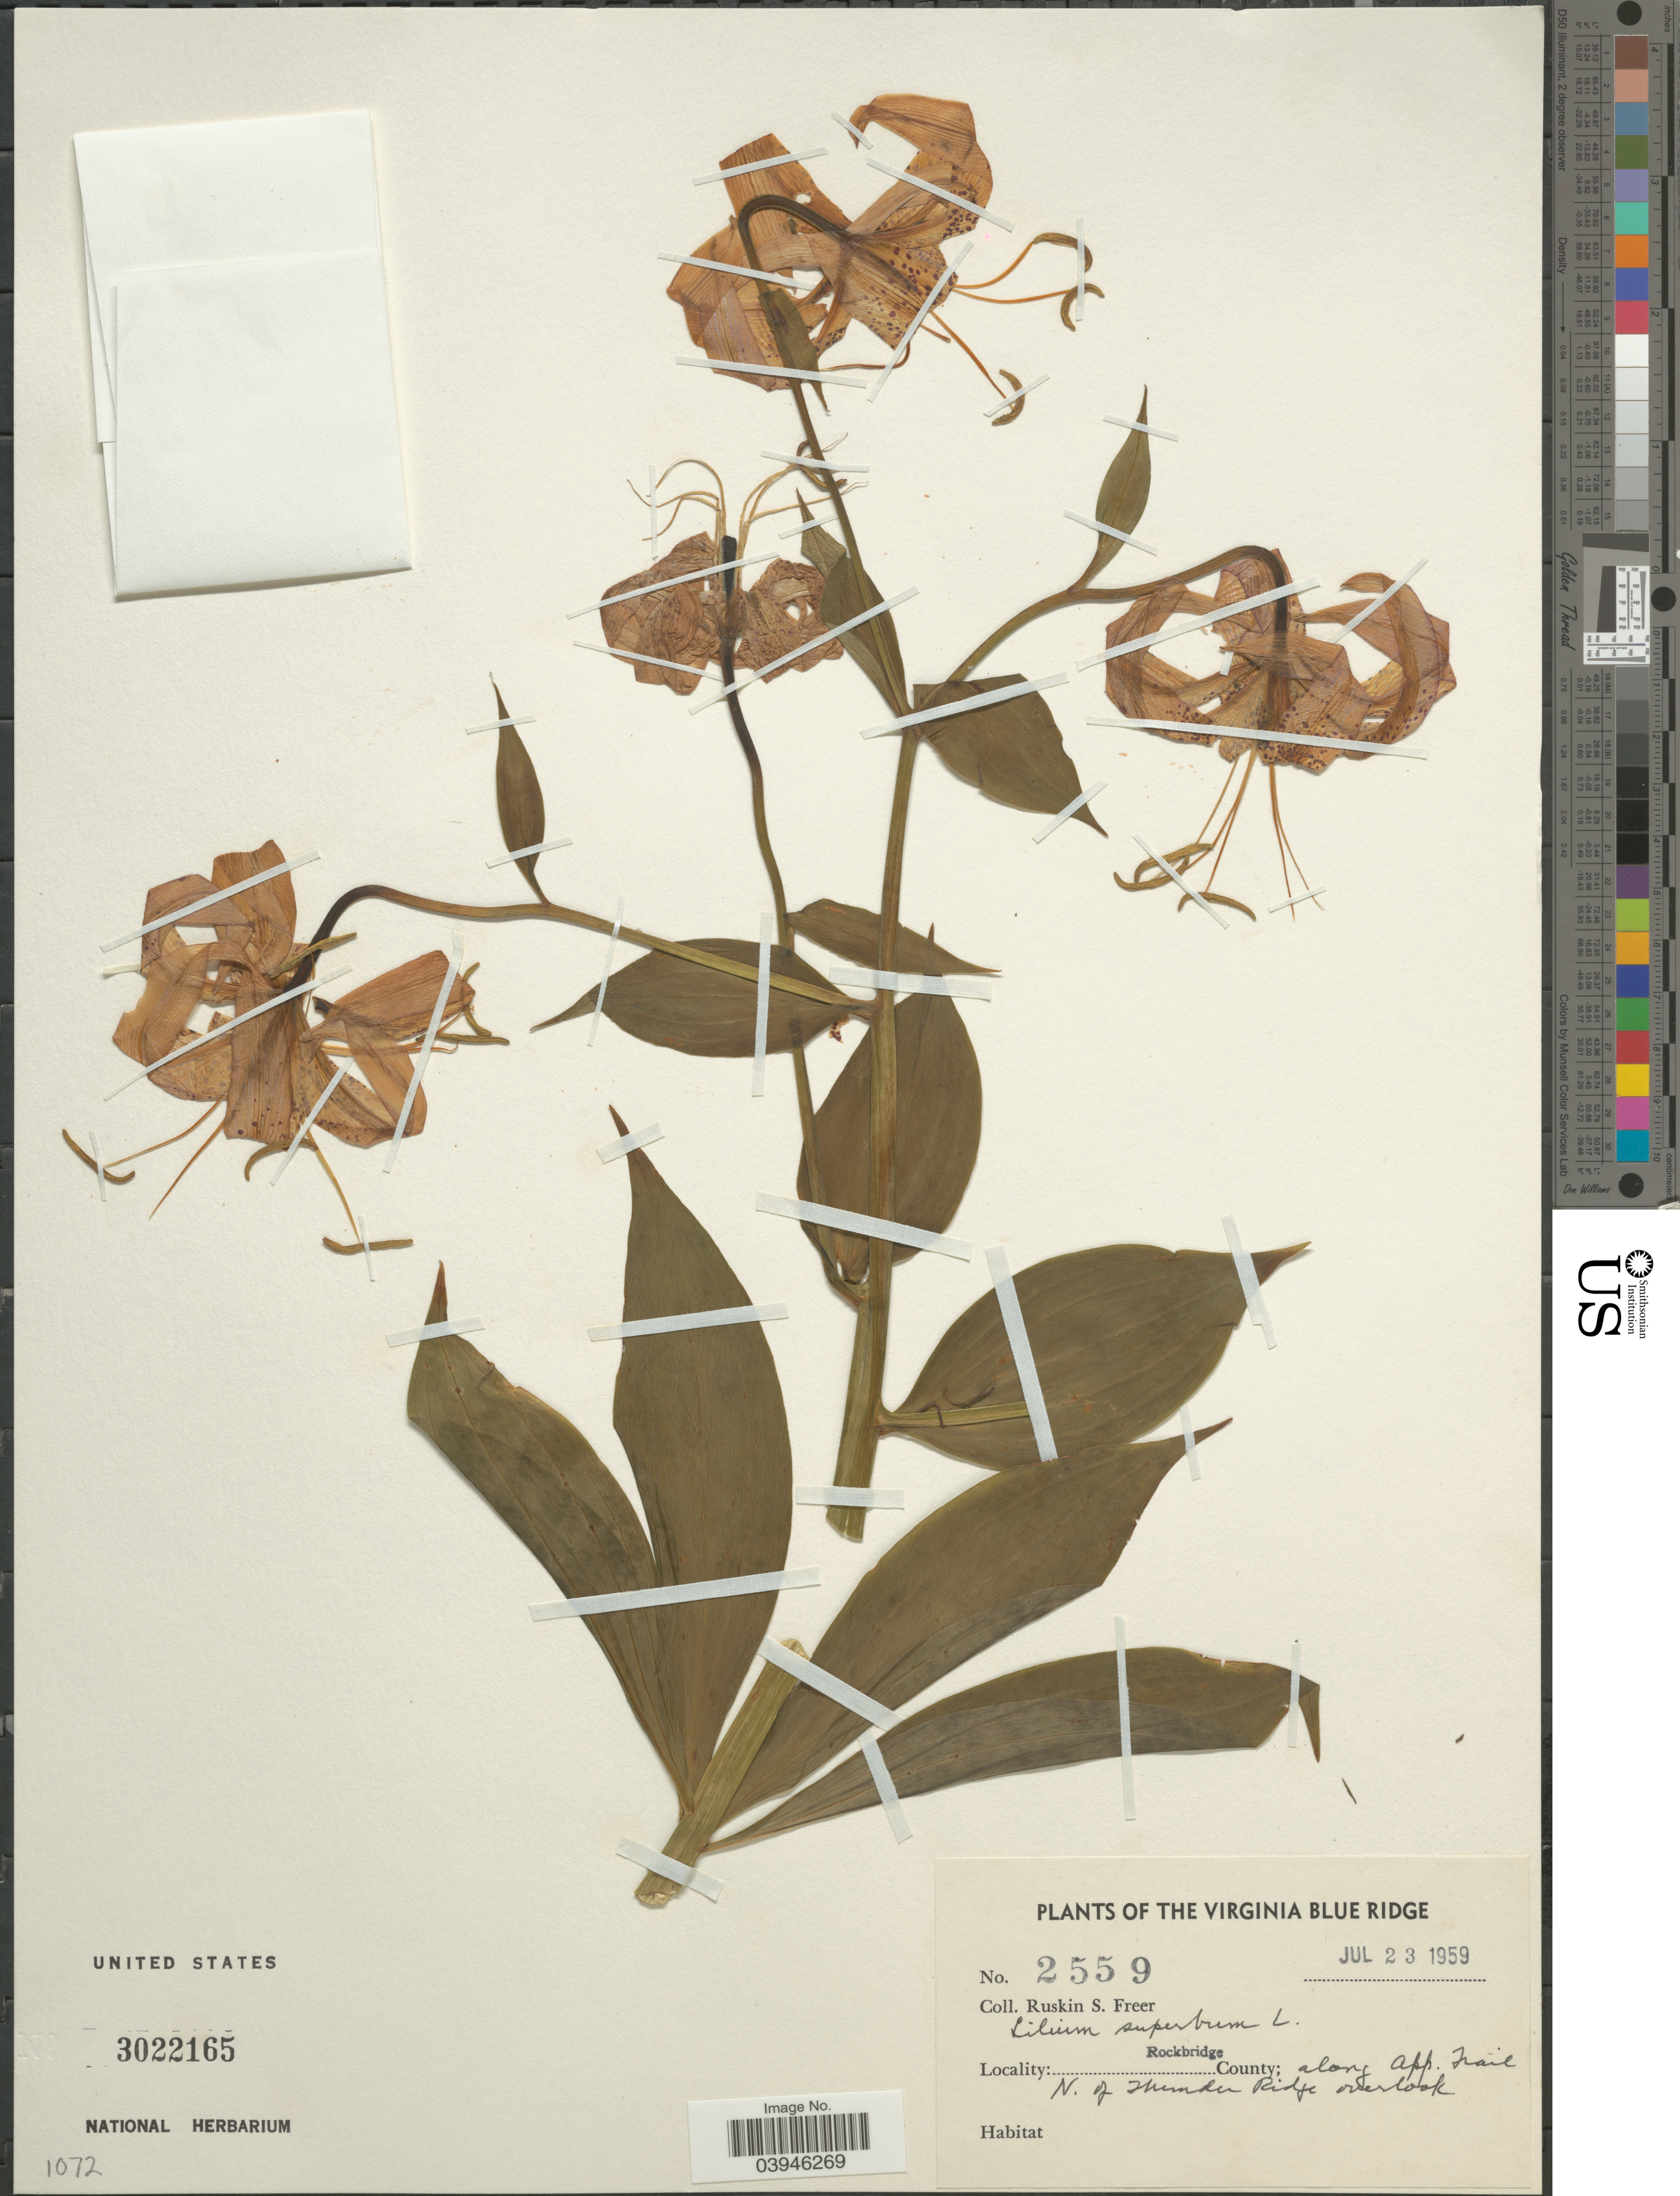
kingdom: Plantae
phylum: Tracheophyta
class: Liliopsida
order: Liliales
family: Liliaceae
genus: Lilium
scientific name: Lilium superbum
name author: L.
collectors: R. Freer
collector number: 2559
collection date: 1959-07-23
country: United States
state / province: Virginia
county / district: Rockbridge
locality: The Virginia Blue Ridge. Rockbridge County; along App. Trail N. of Thunder Ridge overlook.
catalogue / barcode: US 3022165